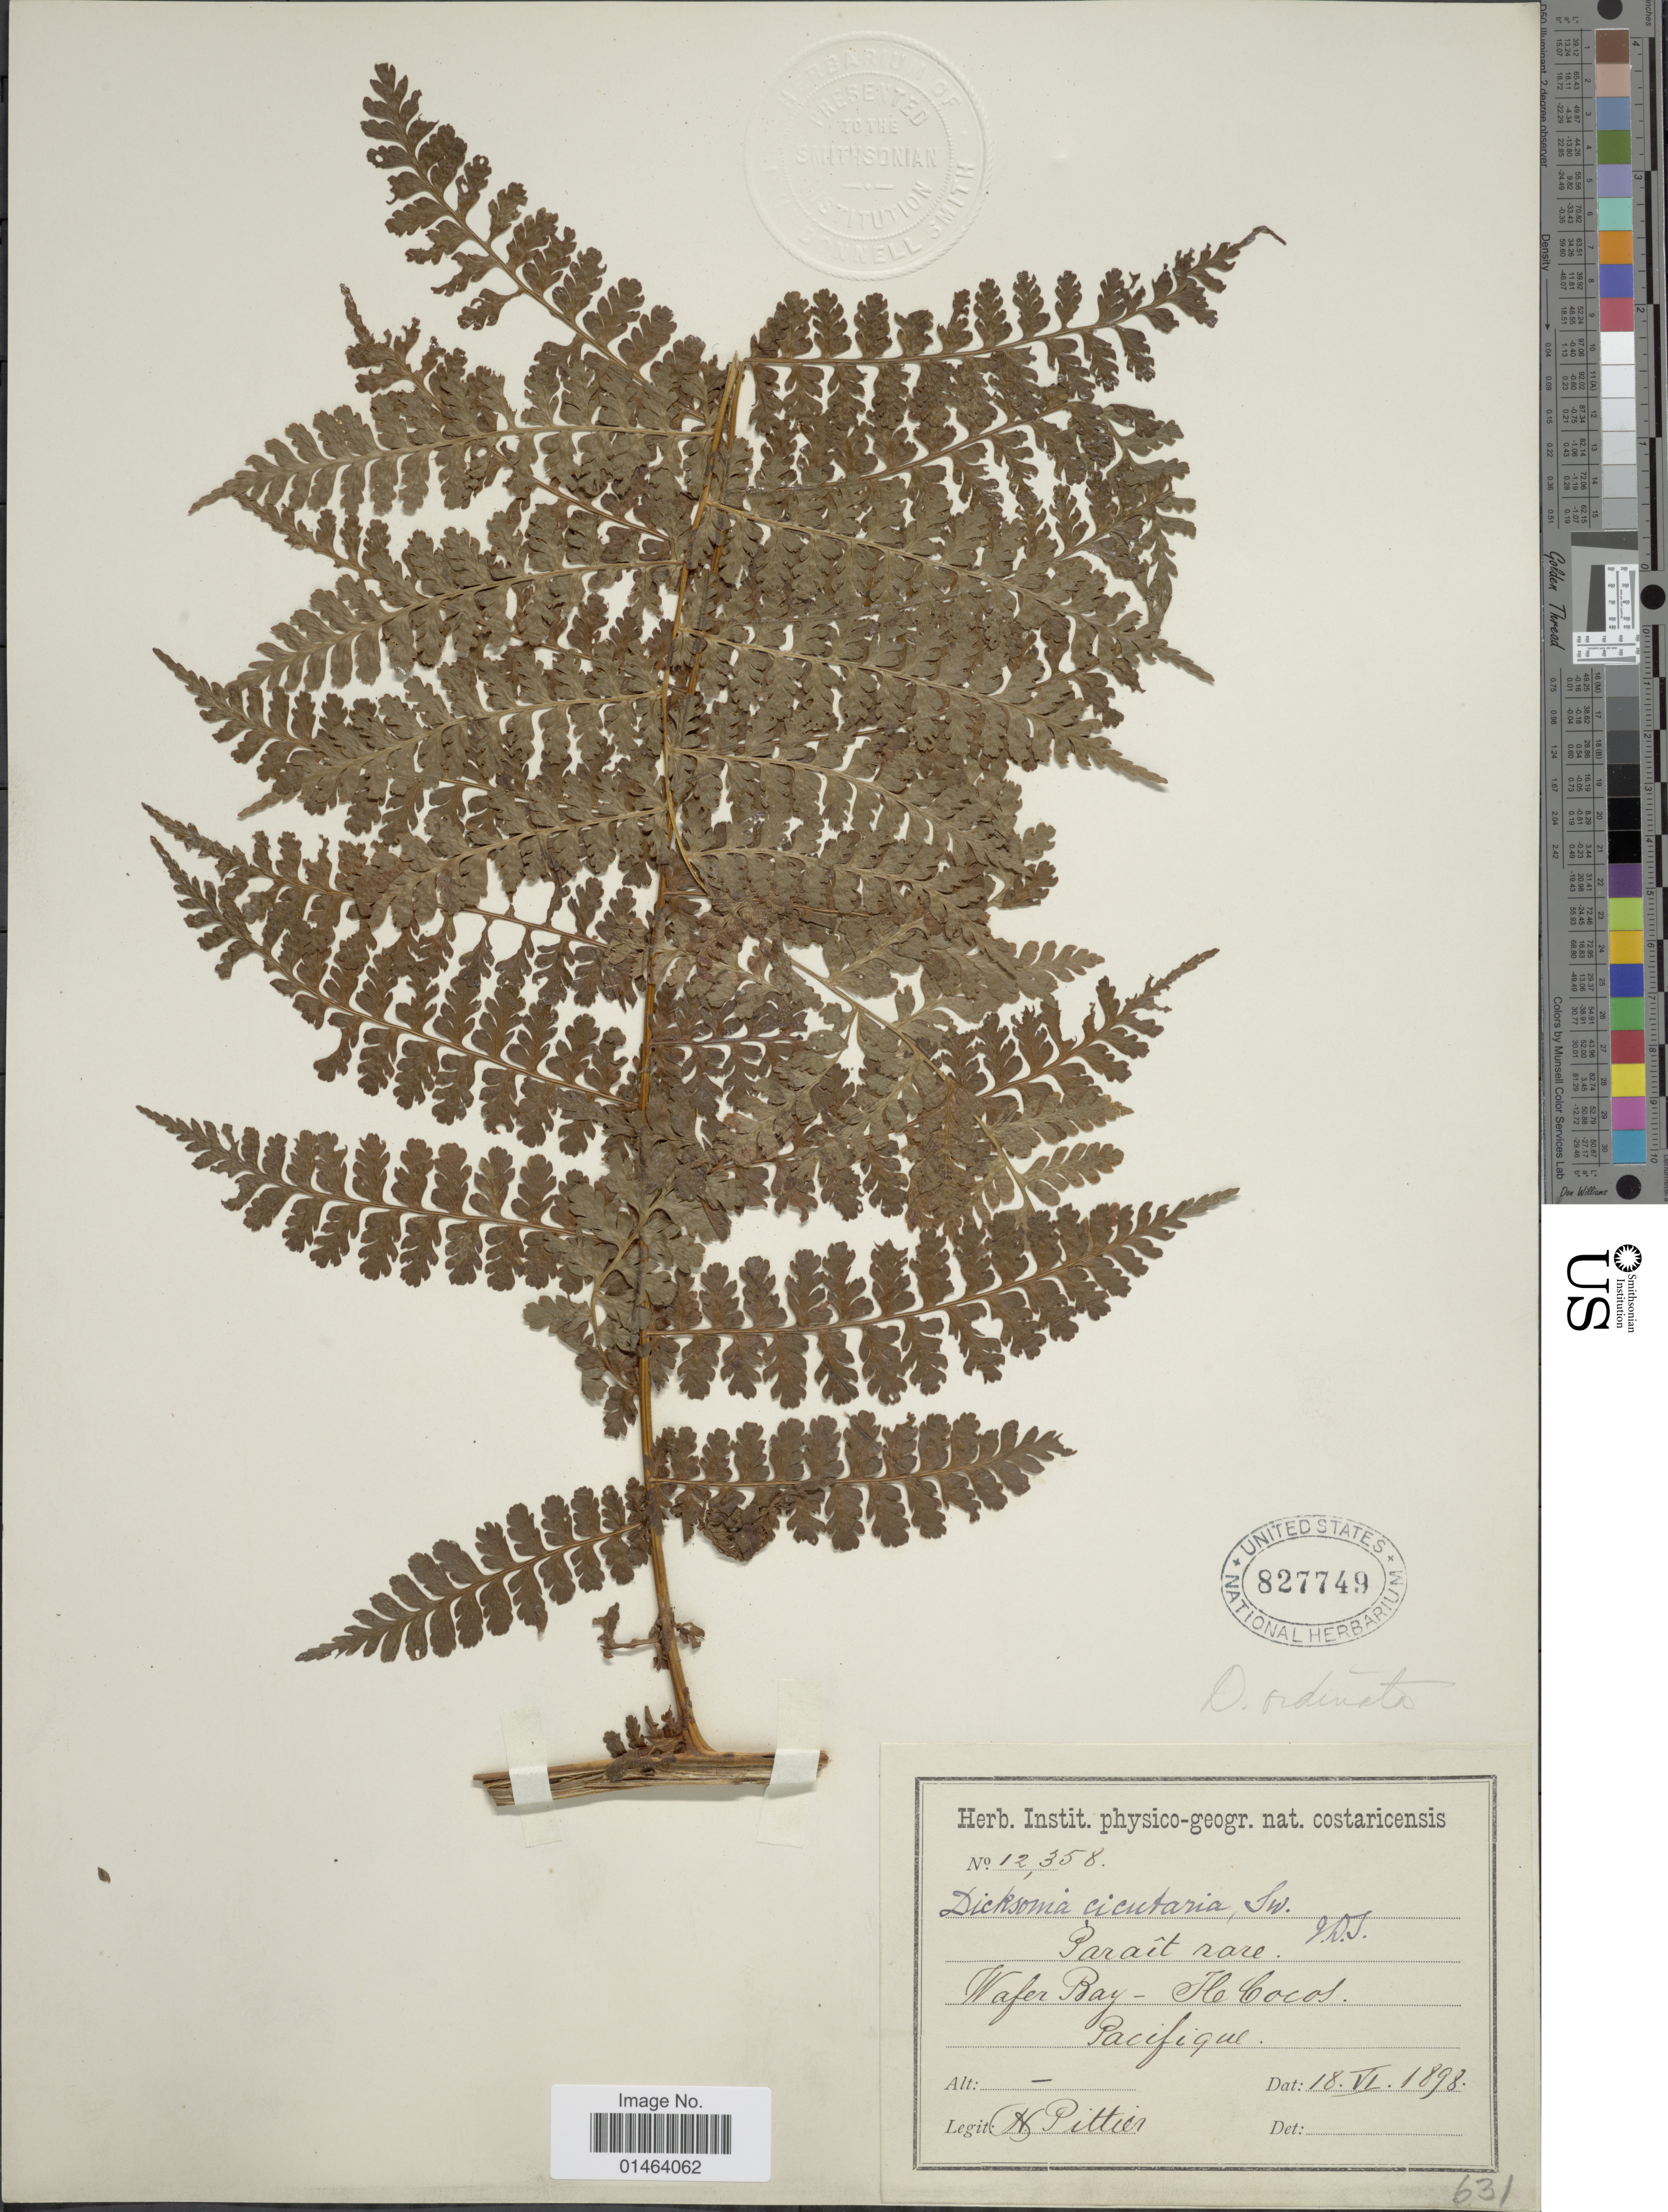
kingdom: Plantae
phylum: Tracheophyta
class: Polypodiopsida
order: Polypodiales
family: Dennstaedtiaceae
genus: Dennstaedtia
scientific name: Dennstaedtia dissecta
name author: (Sw.) T. Moore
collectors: H. F. Pittier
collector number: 12358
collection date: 1898-06-18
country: Costa Rica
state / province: Puntarenas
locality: Wafer Bay, Island Cocos, Pacifique.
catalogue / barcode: US 827749